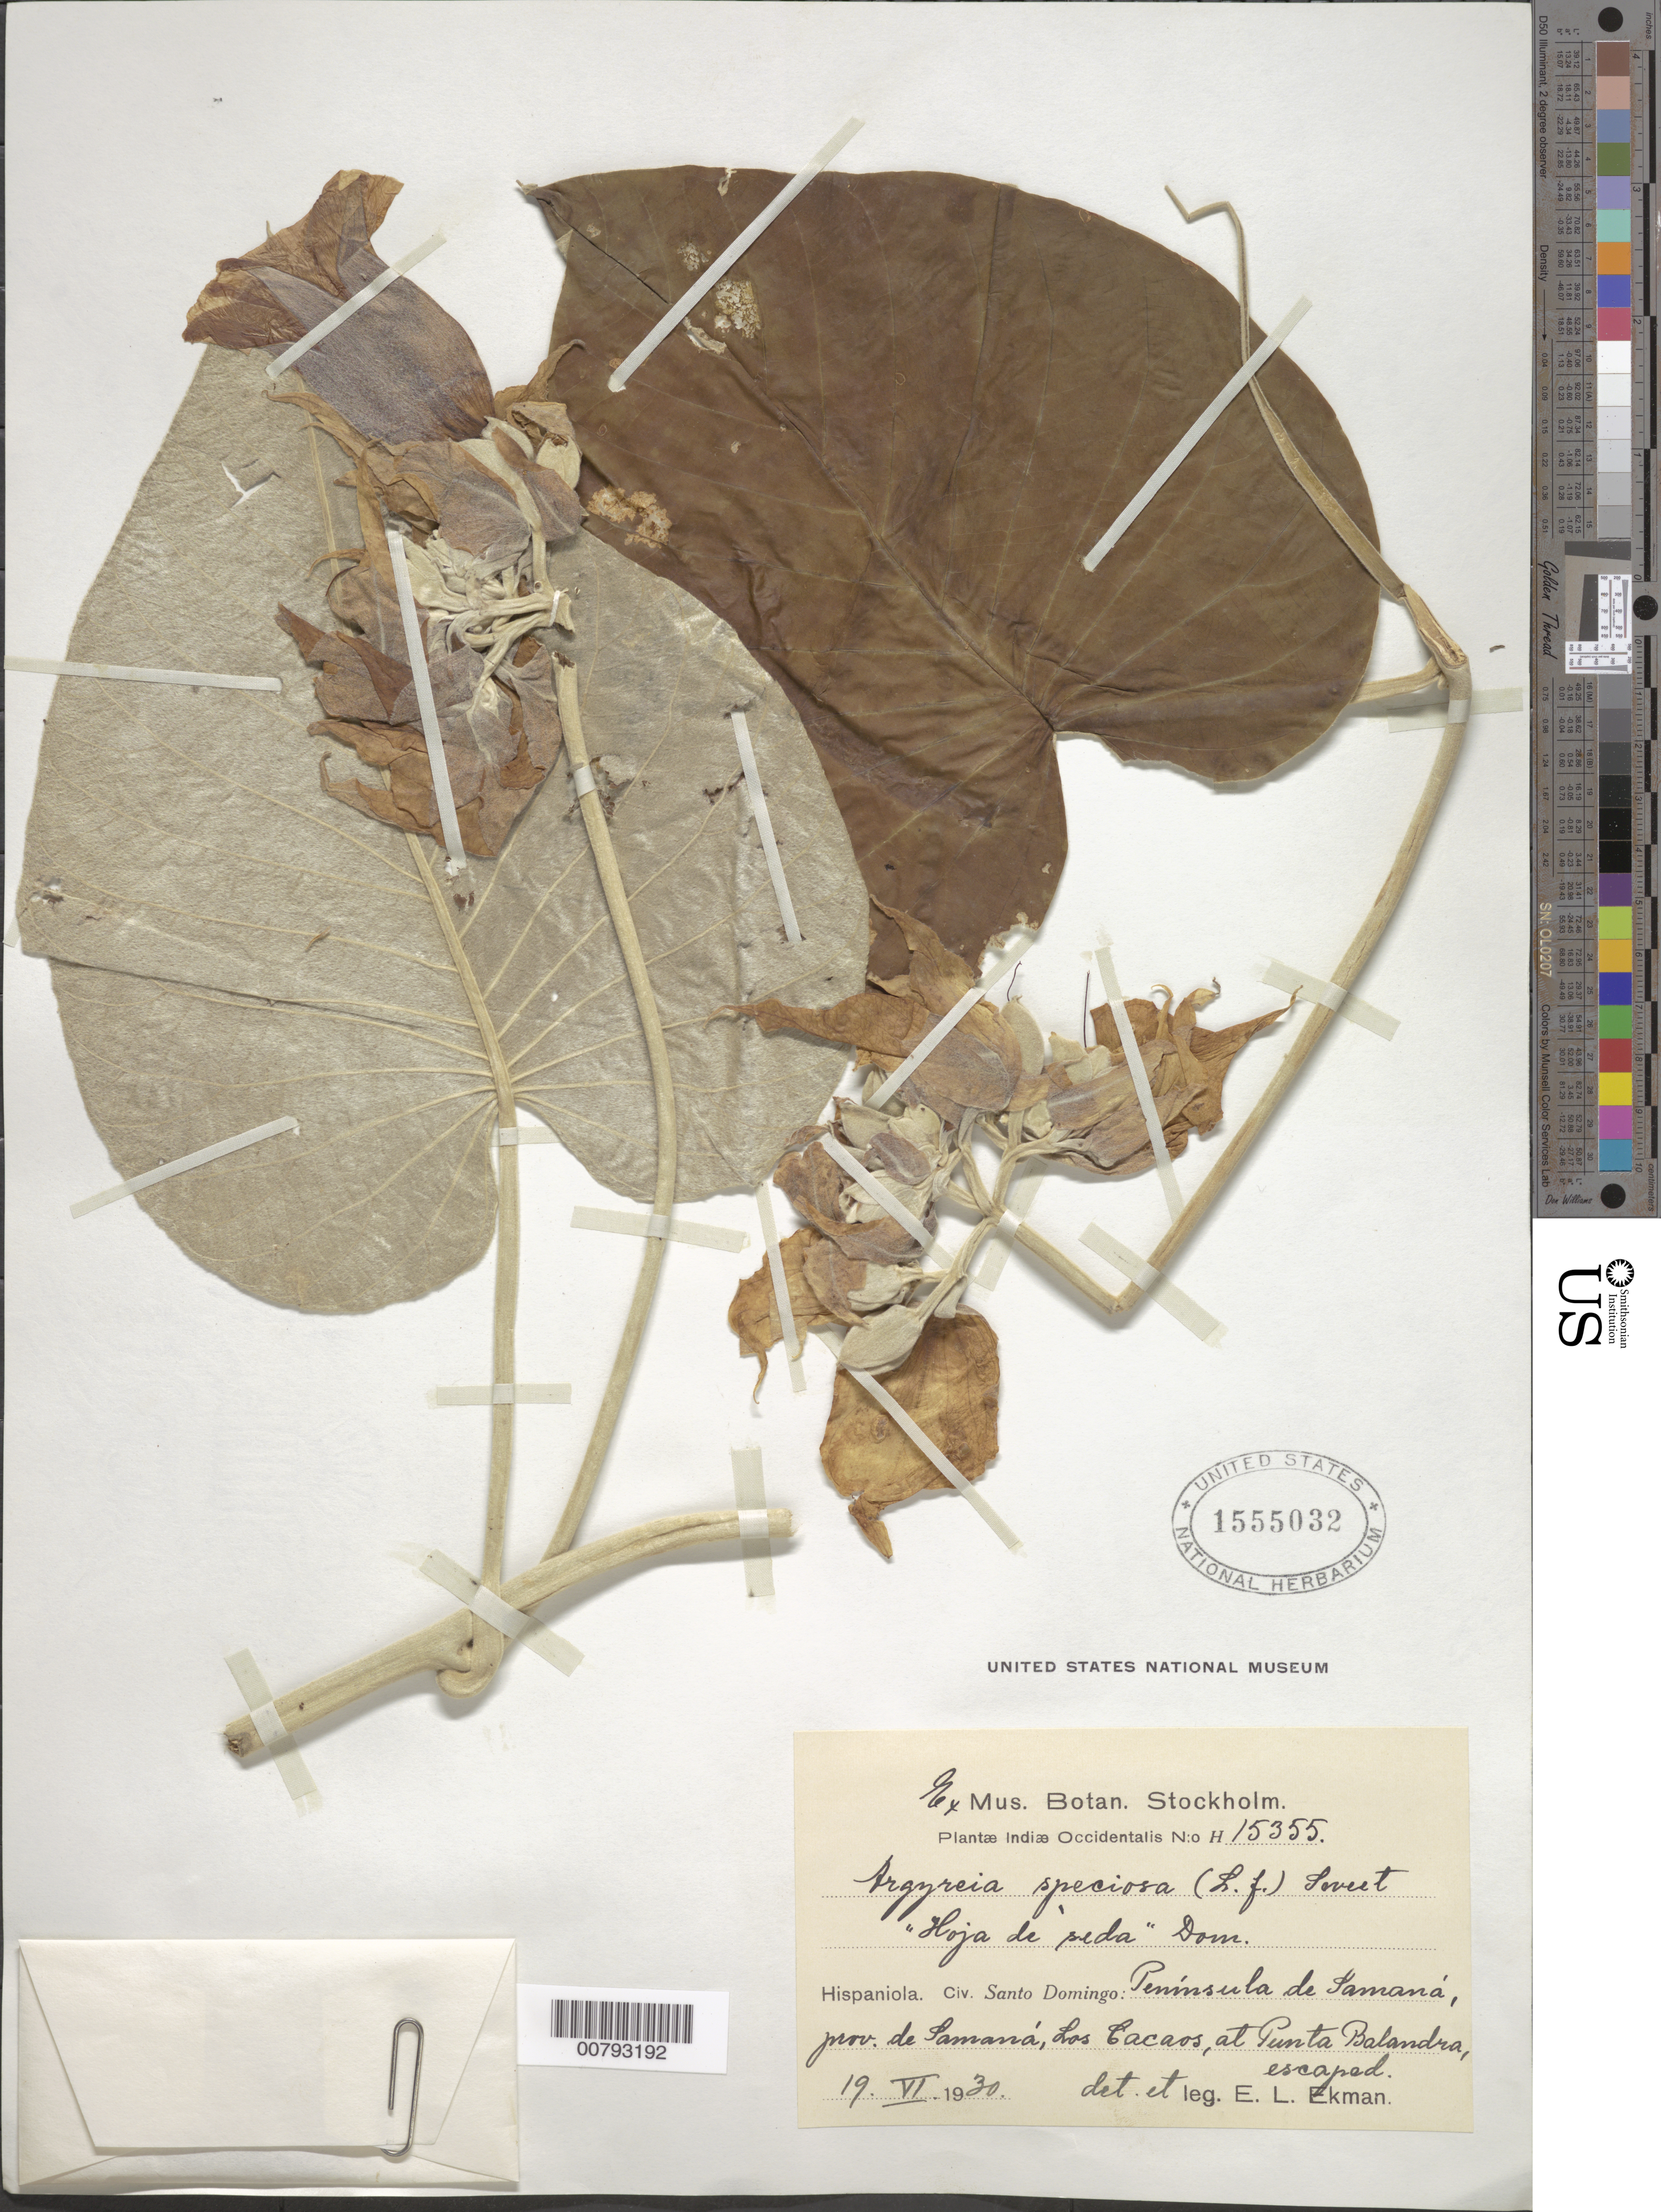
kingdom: Plantae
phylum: Tracheophyta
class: Magnoliopsida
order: Solanales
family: Convolvulaceae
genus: Argyreia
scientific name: Argyreia nervosa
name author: (Burm. f.) Bojer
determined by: Staples, G. W.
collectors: E. L. Ekman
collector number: H 15355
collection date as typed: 19 Jun 1930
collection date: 1930-06-19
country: Dominican Republic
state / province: Samana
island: Hispaniola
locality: Peninsula of Samaná, Los Cacaos, at Punta Balandra.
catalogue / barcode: US 1555032